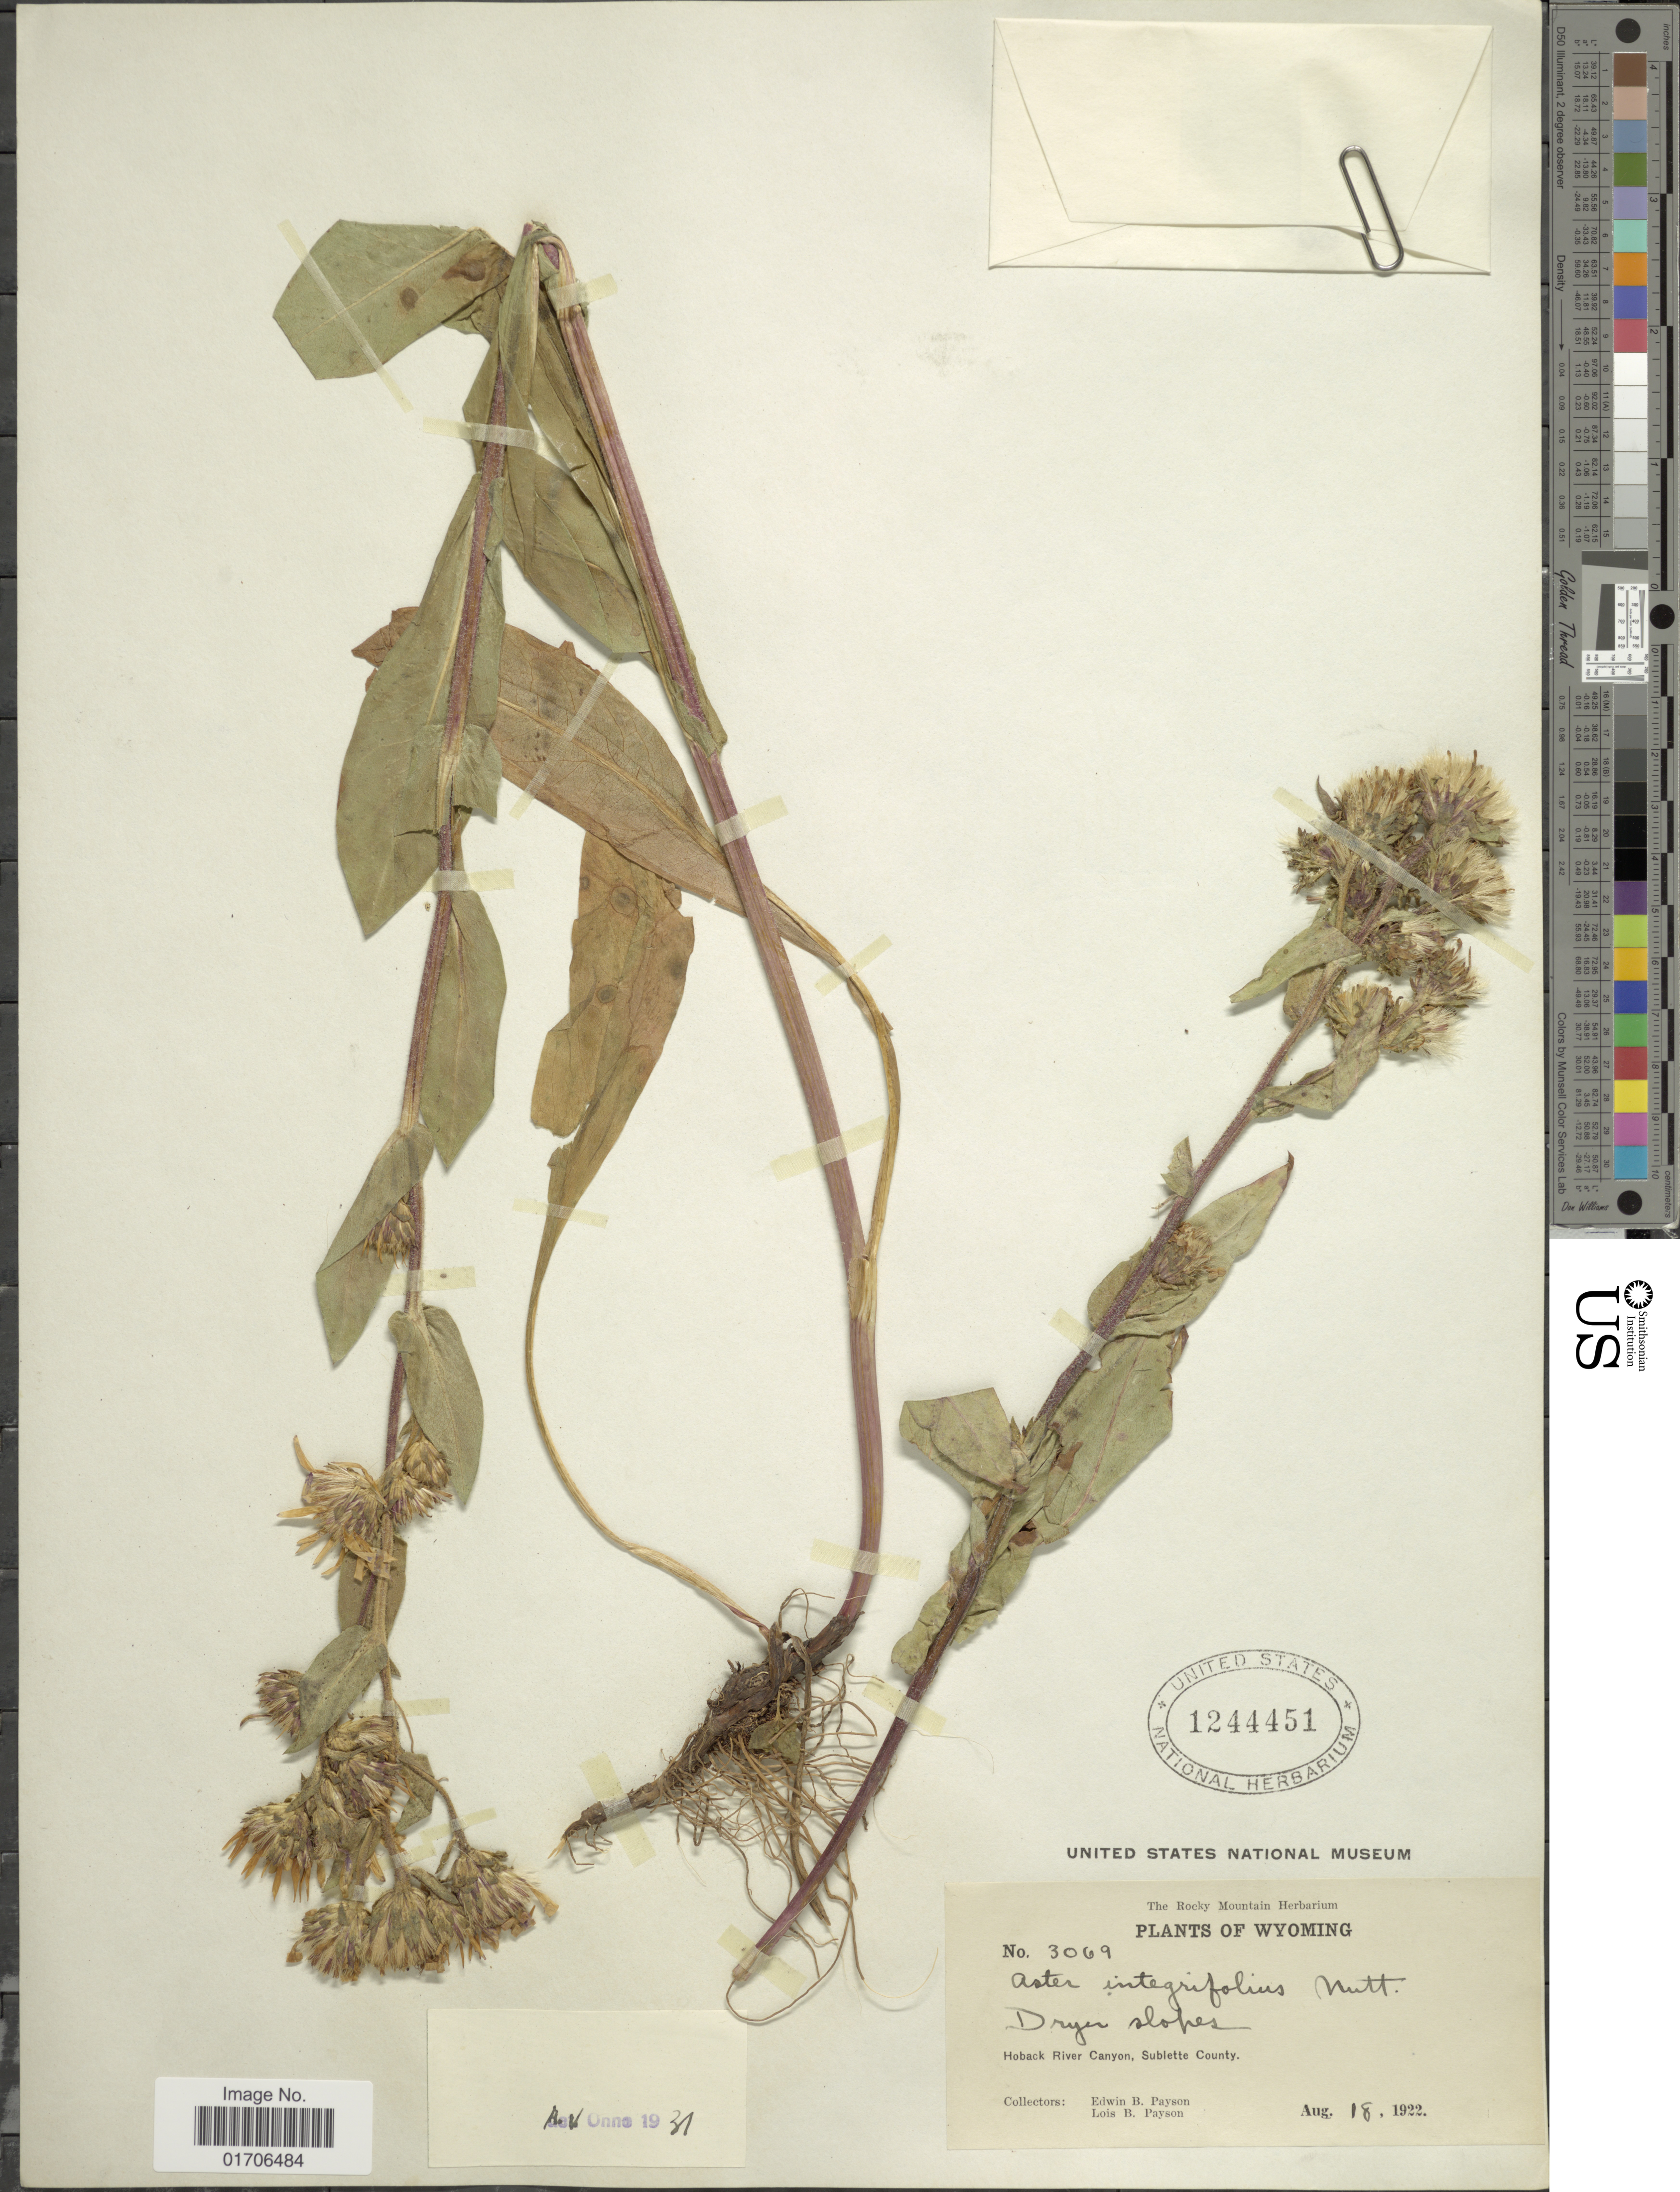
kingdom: Plantae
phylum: Tracheophyta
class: Magnoliopsida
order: Asterales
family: Asteraceae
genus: Eurybia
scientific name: Eurybia integrifolia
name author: (Nutt.) G.L. Nesom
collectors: E. B. Payson & L. Payson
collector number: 3069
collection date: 1922-08-18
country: United States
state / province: Wyoming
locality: Dryer slopes. Hoback River Canyon, Sublette County.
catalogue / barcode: US 1244451